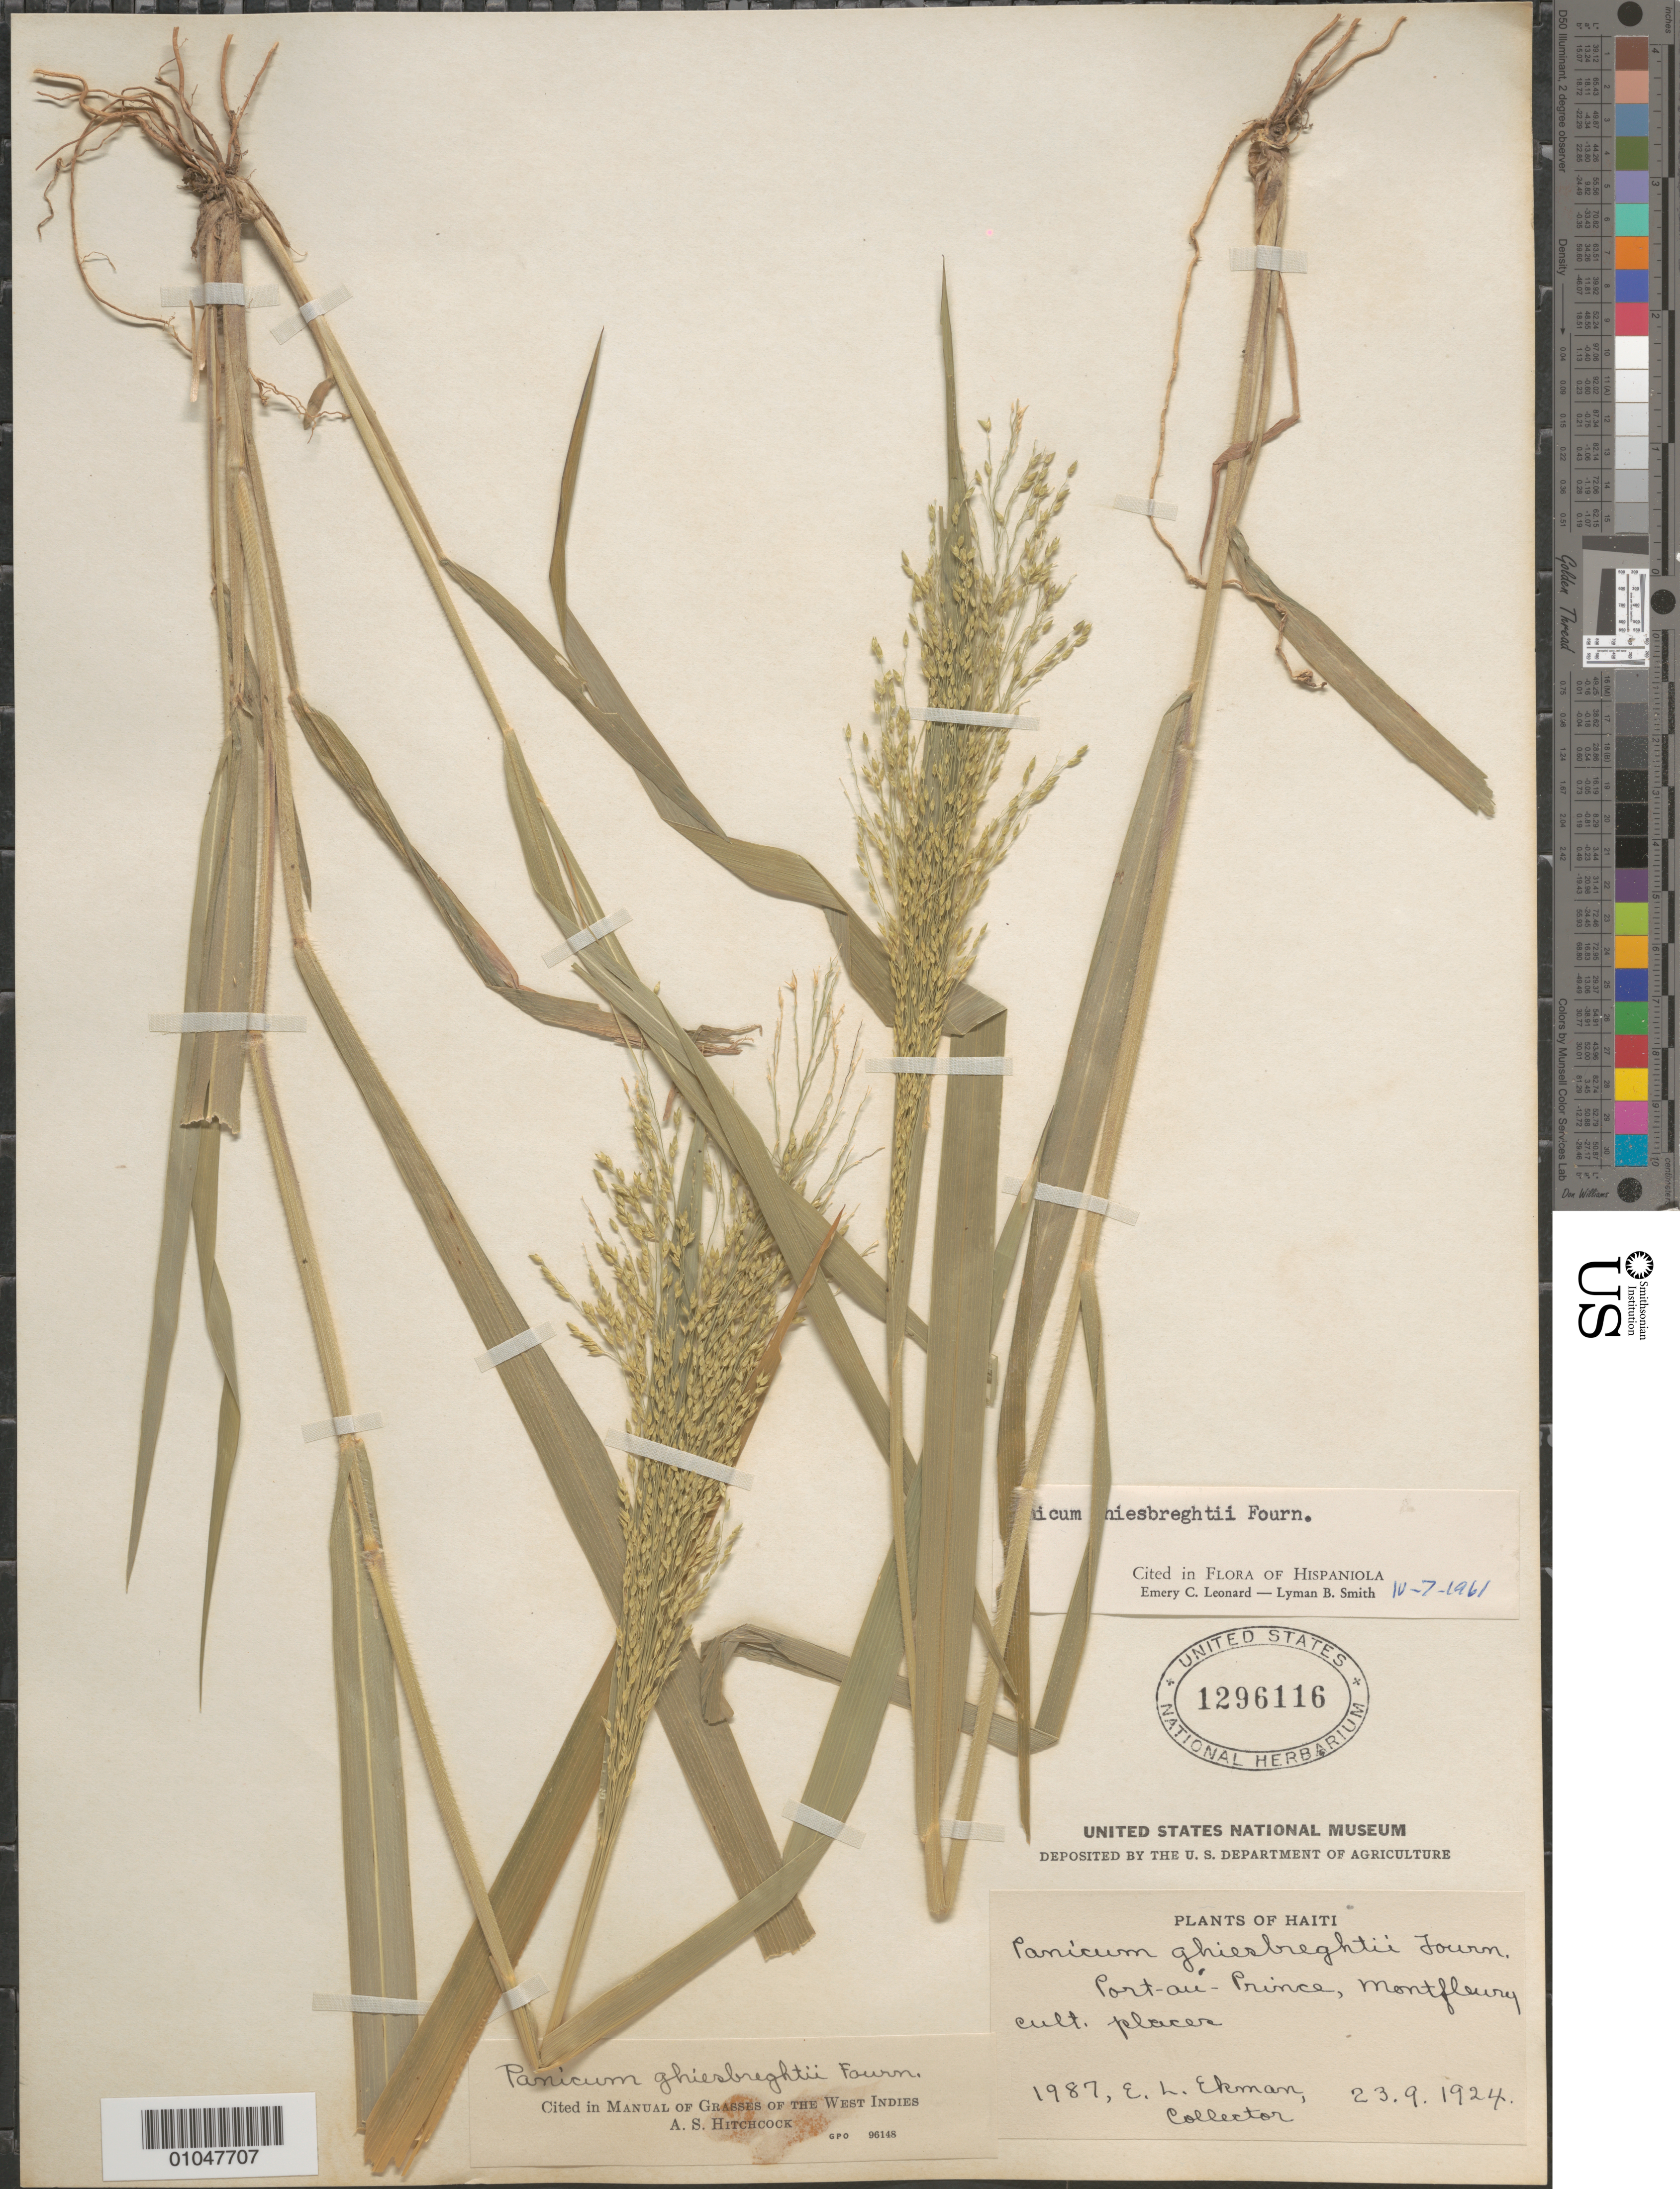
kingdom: Plantae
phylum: Tracheophyta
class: Liliopsida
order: Poales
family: Poaceae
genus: Panicum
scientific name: Panicum ghiesbreghtii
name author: E. Fourn.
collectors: E. L. Ekman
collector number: H 1987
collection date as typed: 23 Sep 1904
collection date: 1904-09-23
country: Haiti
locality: Port-au-Prince, Montefleury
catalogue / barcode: US 1296116